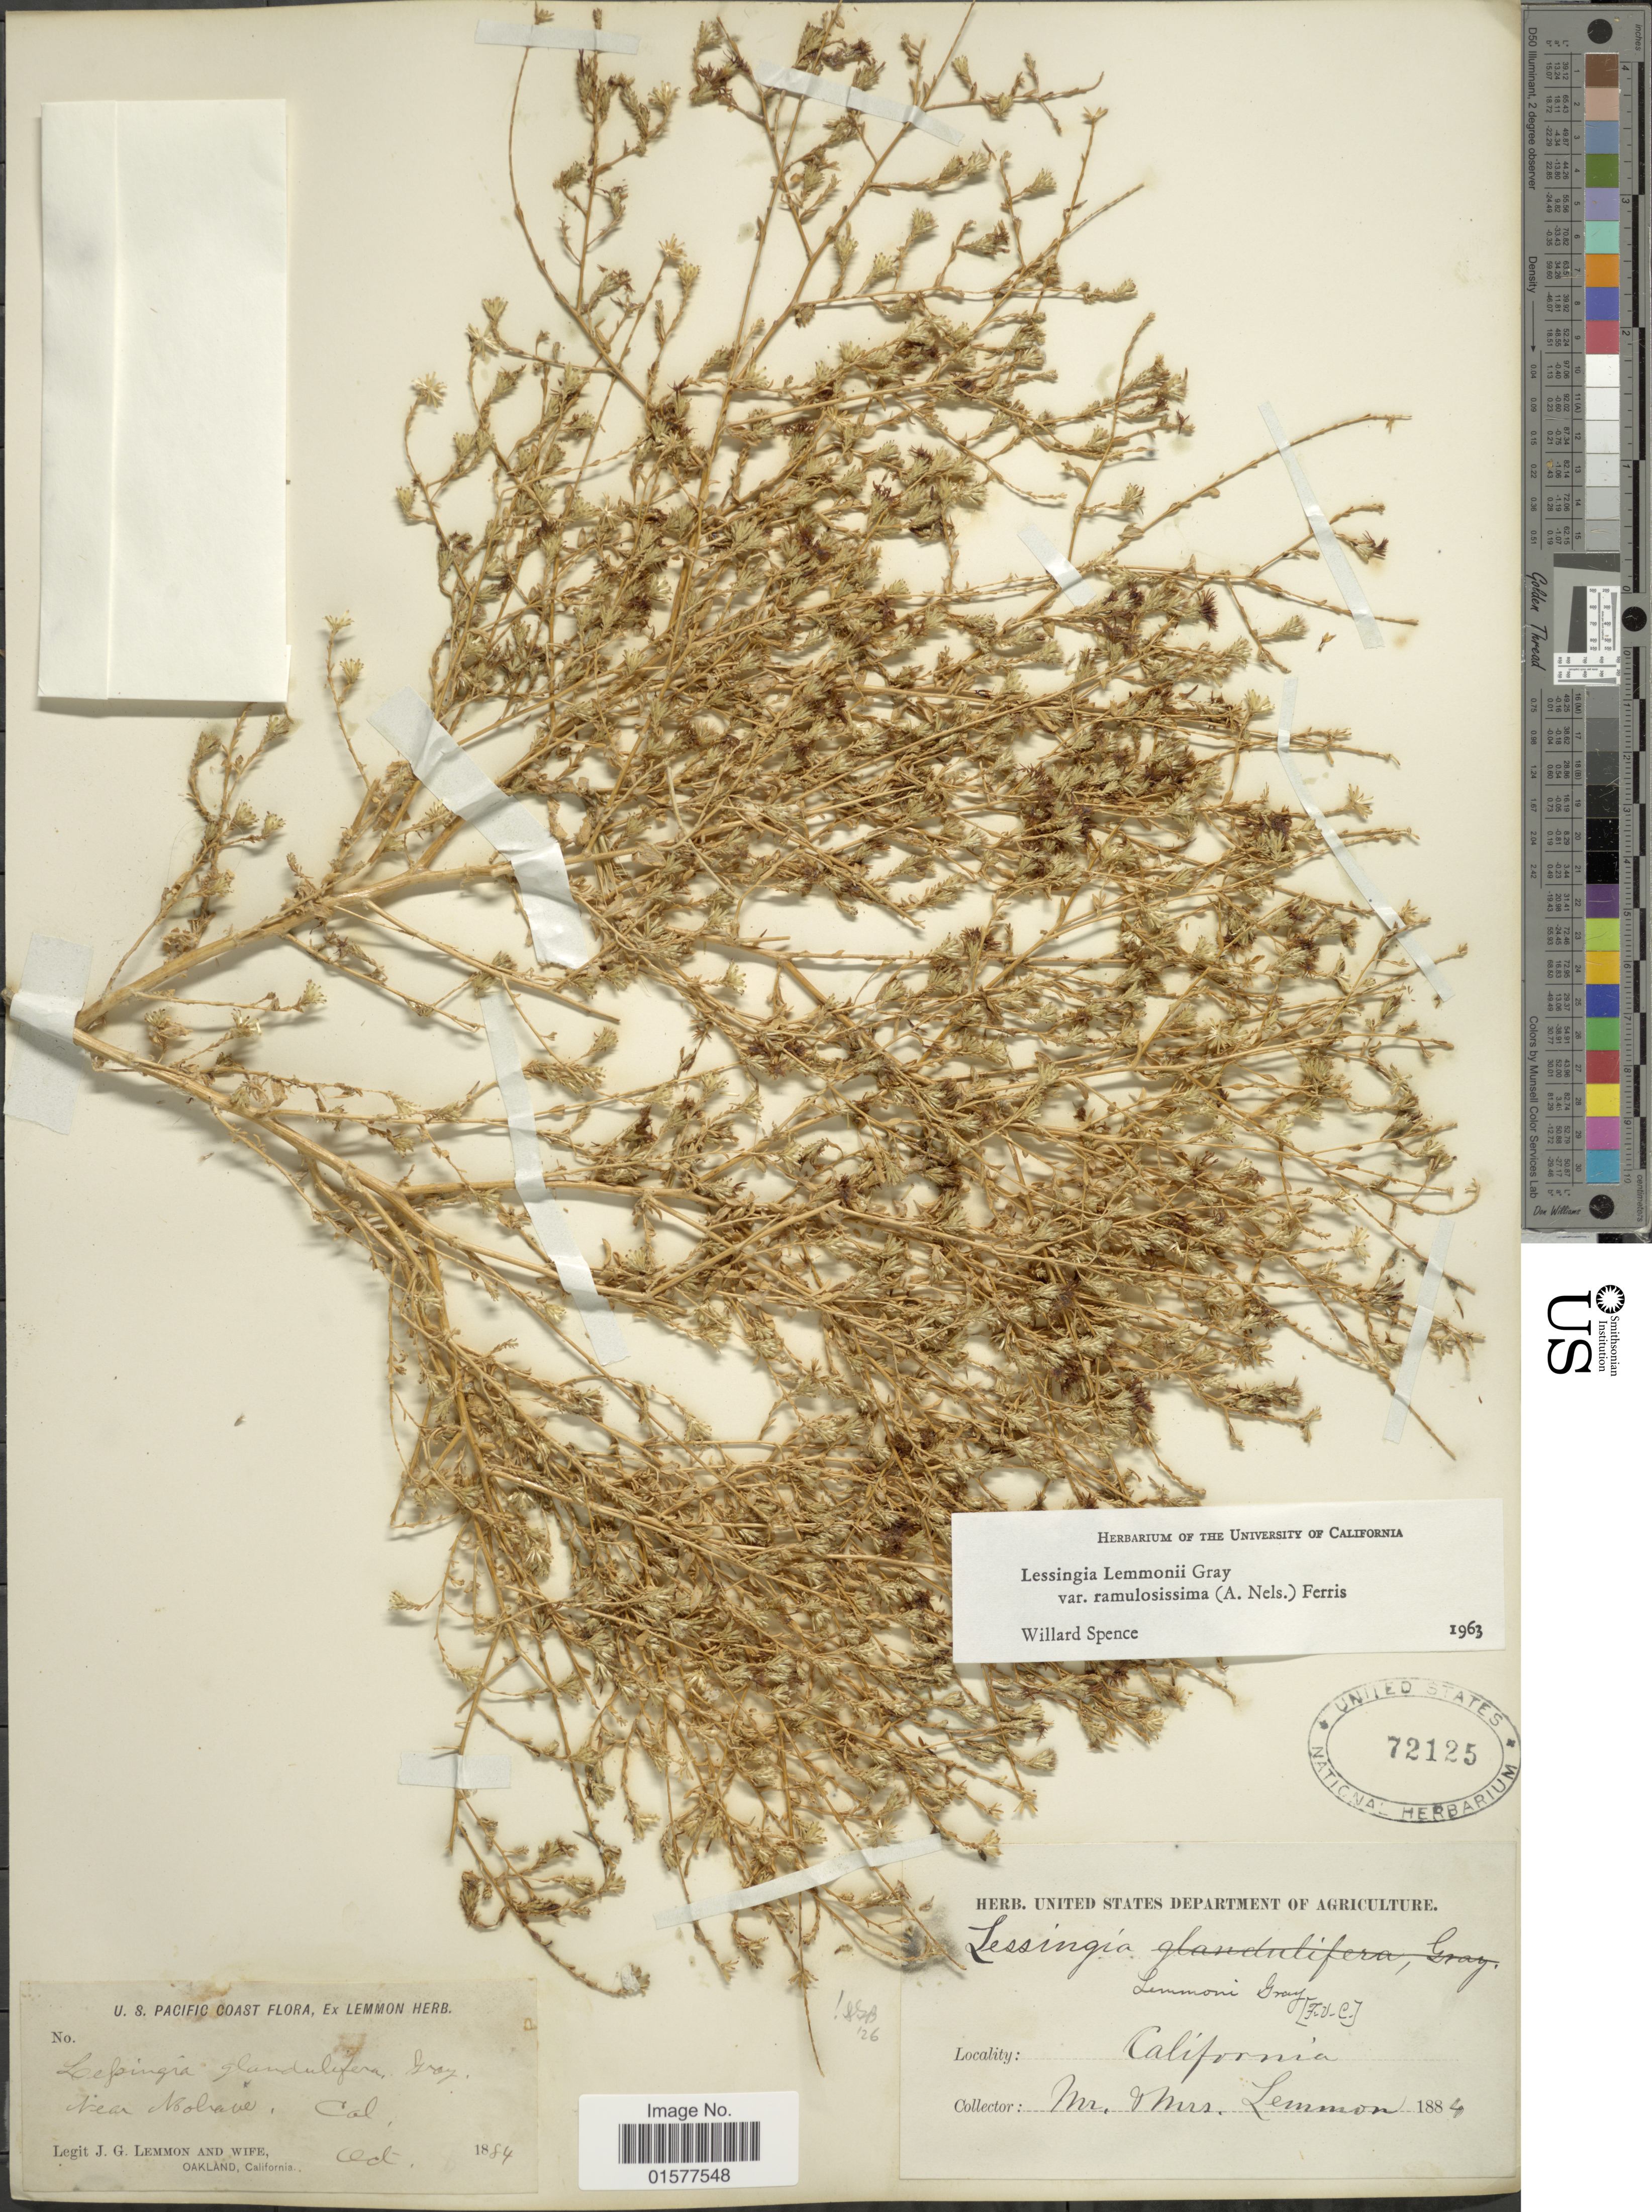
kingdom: Plantae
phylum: Tracheophyta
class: Magnoliopsida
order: Asterales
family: Asteraceae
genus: Lessingia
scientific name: Lessingia lemmonii var. ramulosissima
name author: (A. Nelson) Ferris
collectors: J. Lemmon & Mrs. J. G. Lemmon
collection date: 1884-10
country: United States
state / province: California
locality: Near Mohave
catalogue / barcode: US 72125